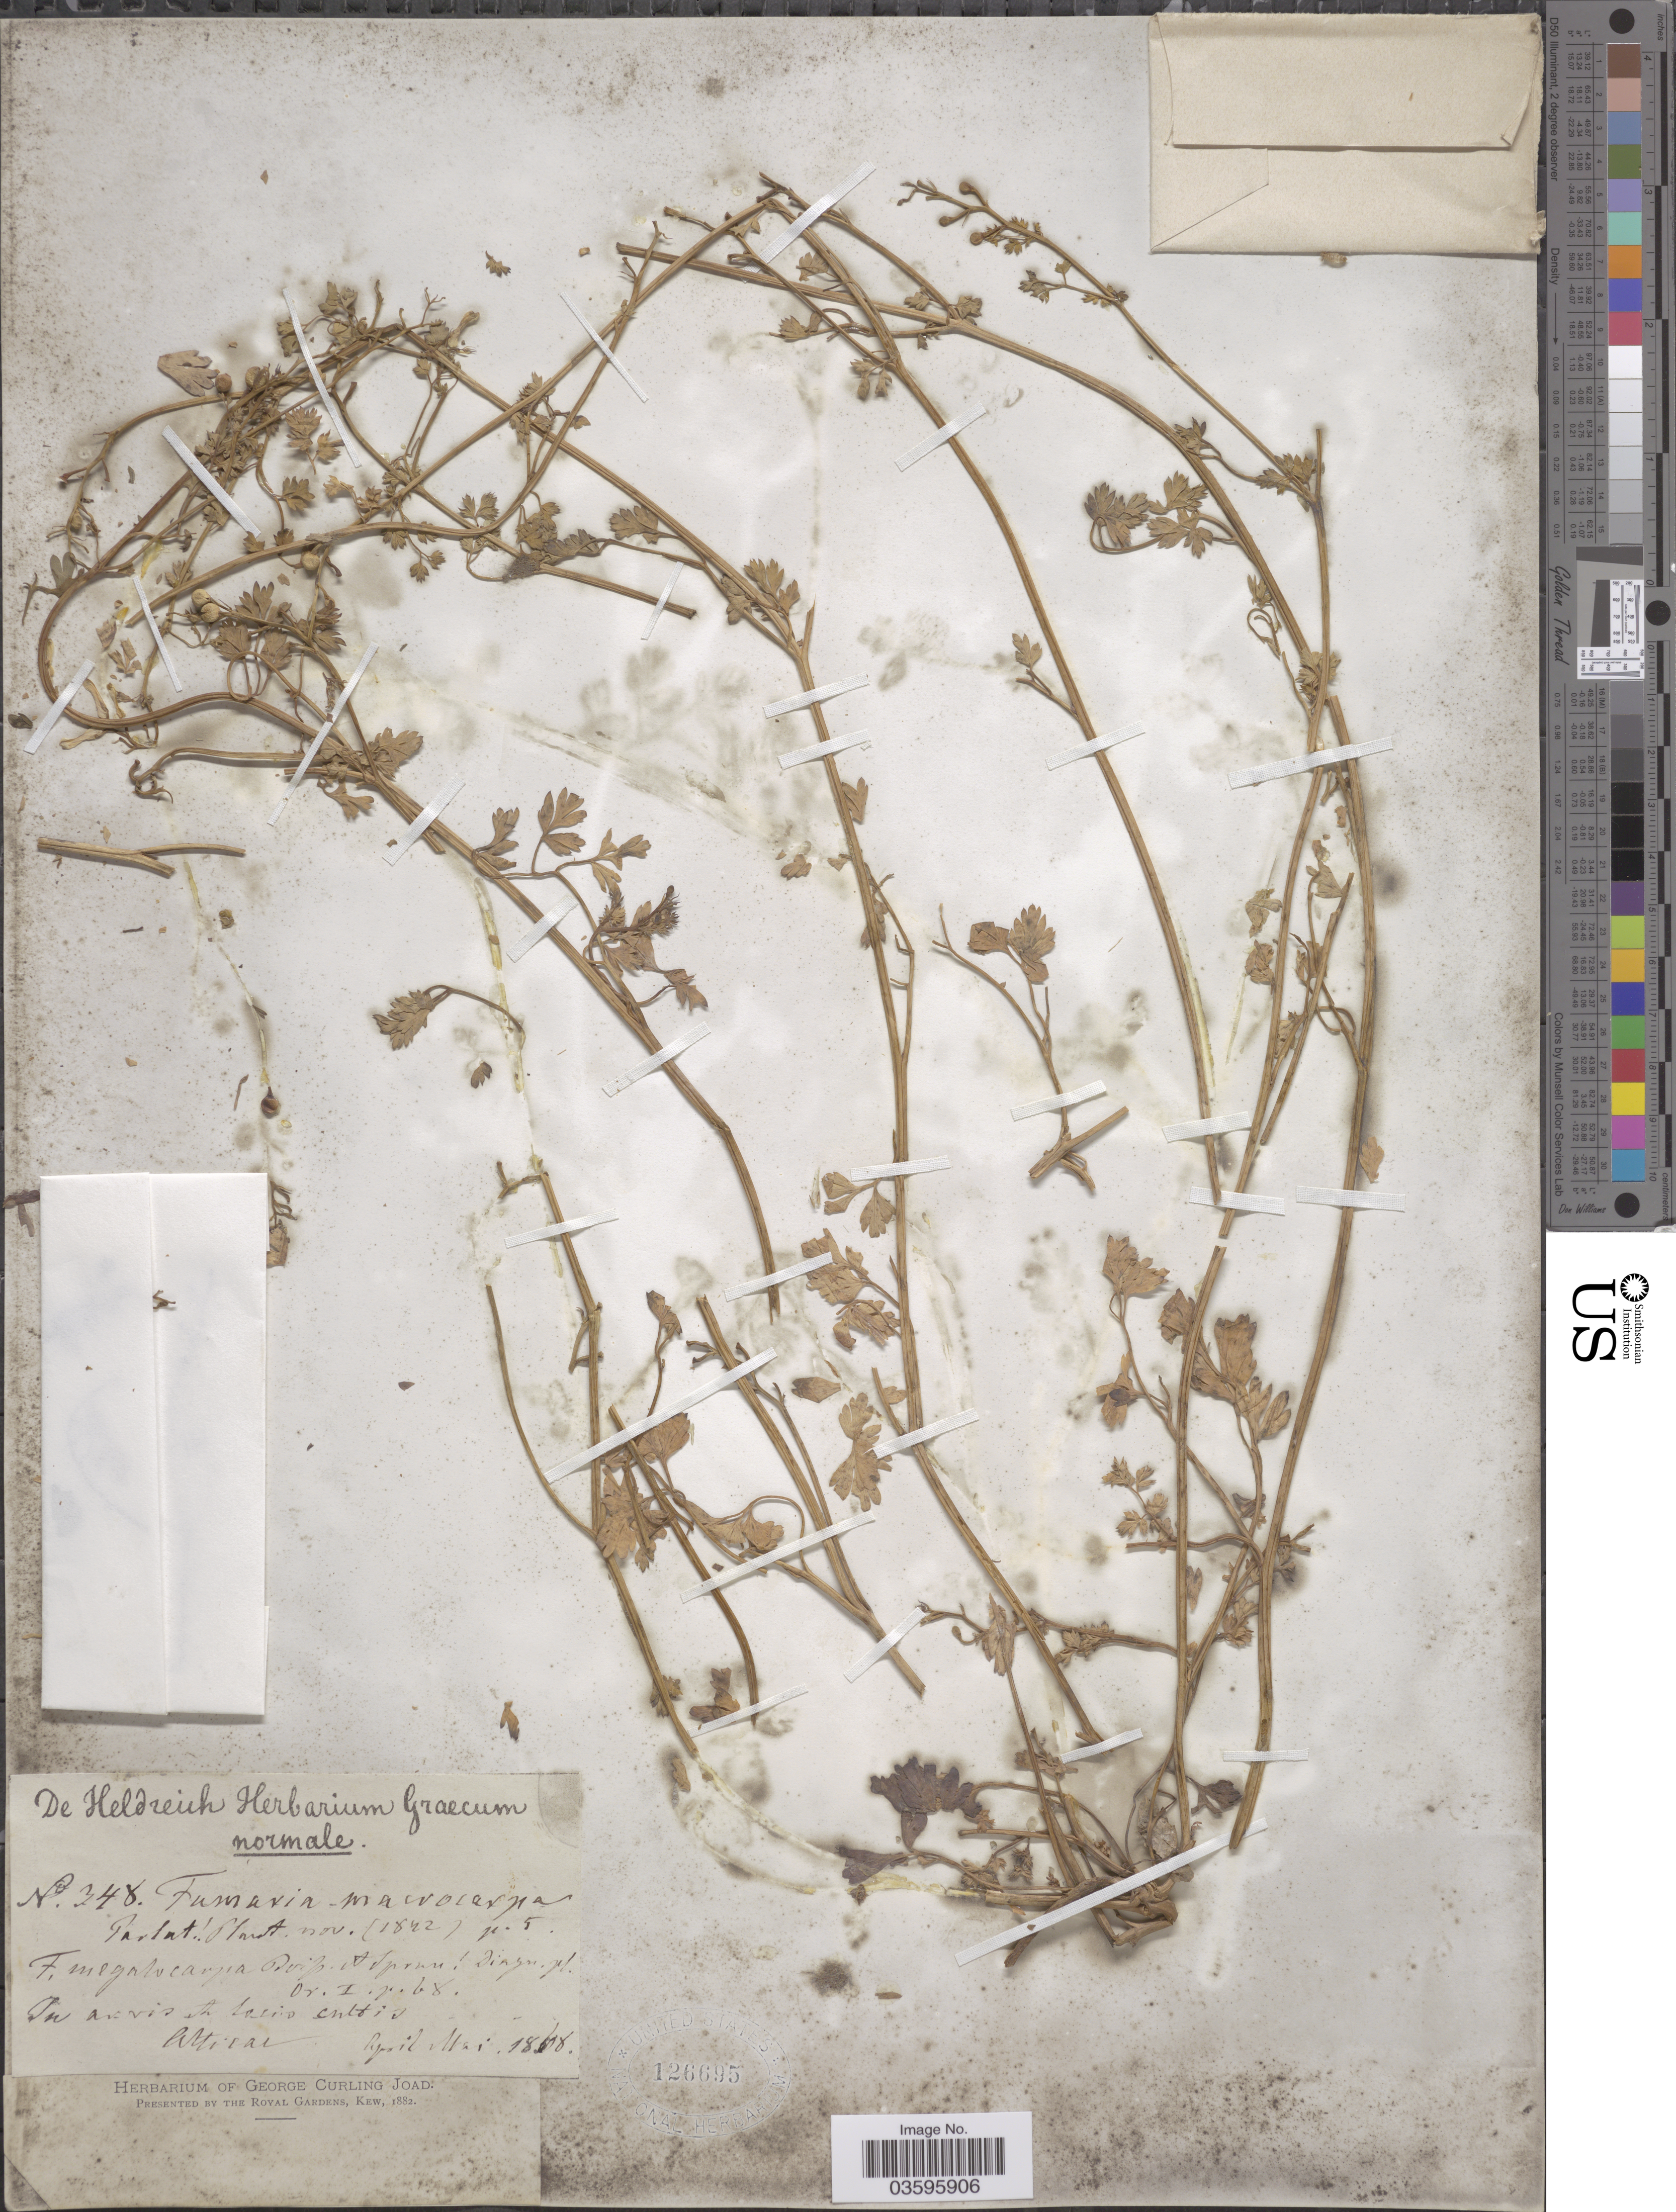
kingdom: Plantae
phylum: Tracheophyta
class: Magnoliopsida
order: Ranunculales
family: Papaveraceae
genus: Fumaria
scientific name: Fumaria macrocarpa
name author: Parl.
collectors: -. De Heldreich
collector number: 348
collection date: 1868-04/1868-05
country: Greece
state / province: Attica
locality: In arvis et locis cultis.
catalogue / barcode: US 126695